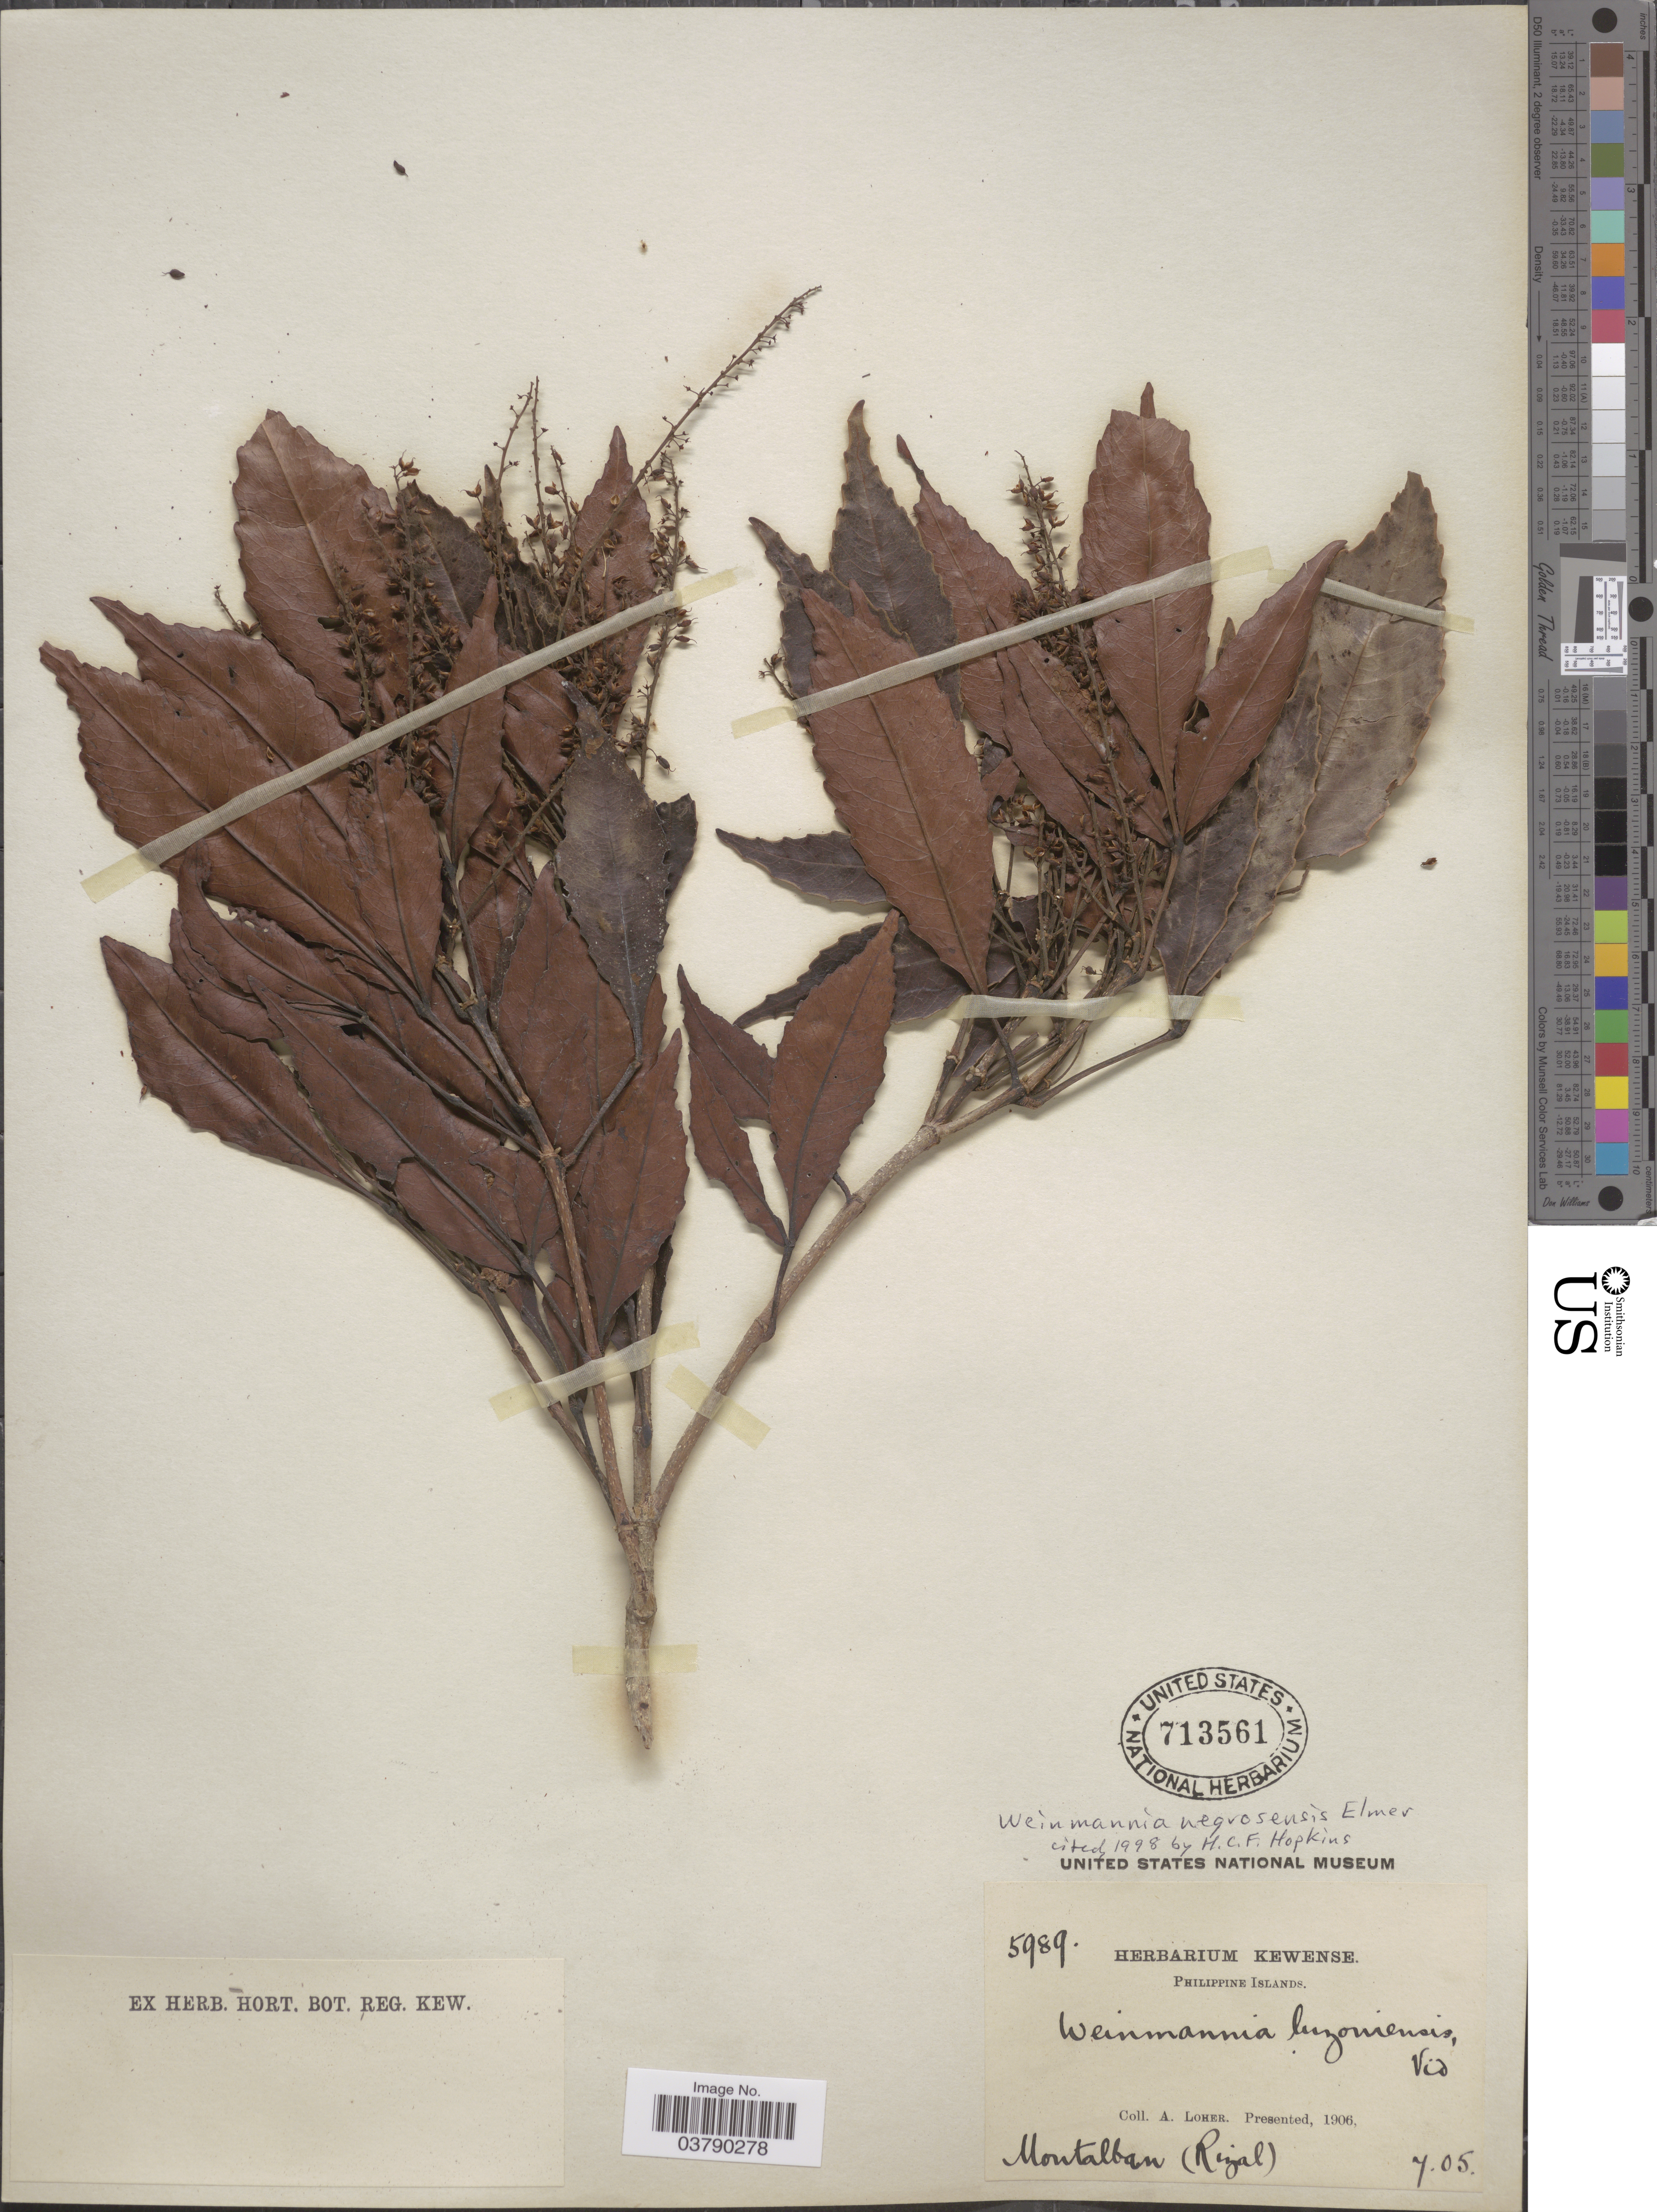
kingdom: Plantae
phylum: Tracheophyta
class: Magnoliopsida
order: Oxalidales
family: Cunoniaceae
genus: Pterophylla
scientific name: Pterophylla negrosensis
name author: (Elmer) Pillon & H.C. Hopkins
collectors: A. Loher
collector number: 5989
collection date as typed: Transcribed d/m/y: /7/5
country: Philippines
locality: Philippine Islands. Montalban (Rizal).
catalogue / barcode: US 713561